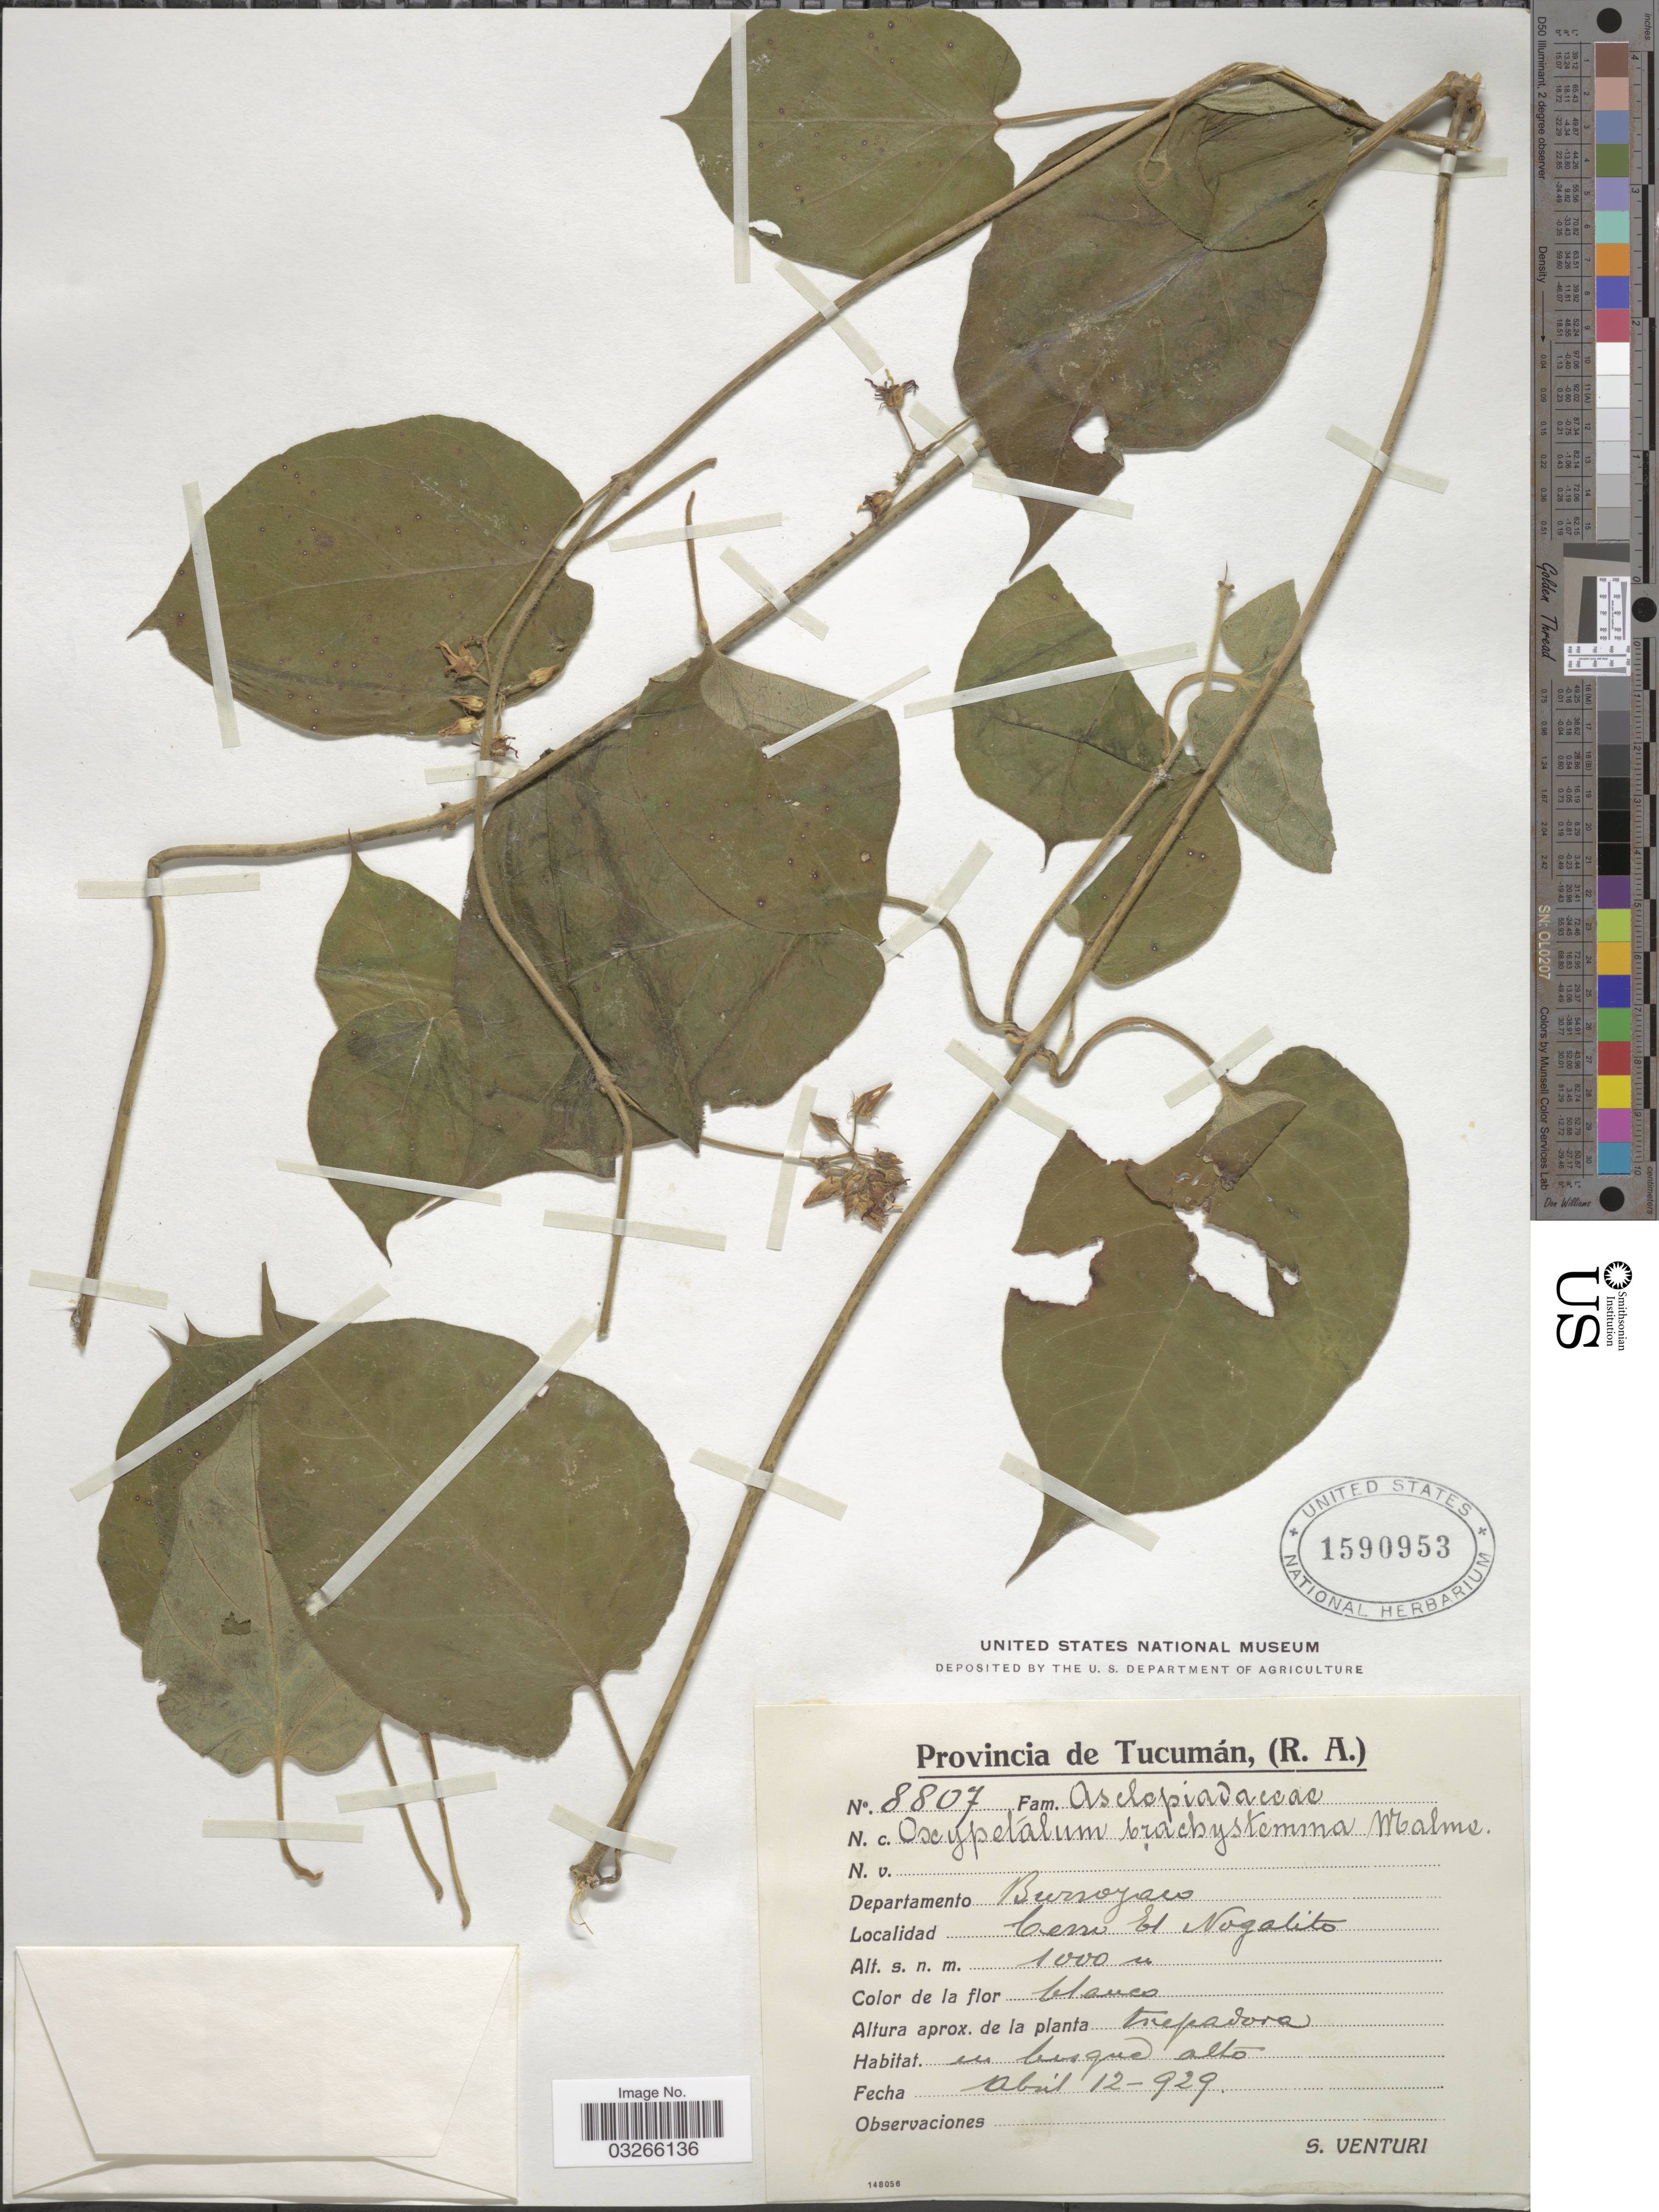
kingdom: Plantae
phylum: Tracheophyta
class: Magnoliopsida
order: Gentianales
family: Apocynaceae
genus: Oxypetalum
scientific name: Oxypetalum brachystemma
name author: Malme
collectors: S. Venturi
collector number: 8807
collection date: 1929-04-12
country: Argentina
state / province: Tucuman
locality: Departamento Burroyaco, Cerro El Nogalito.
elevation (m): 1000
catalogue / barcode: US 1590953